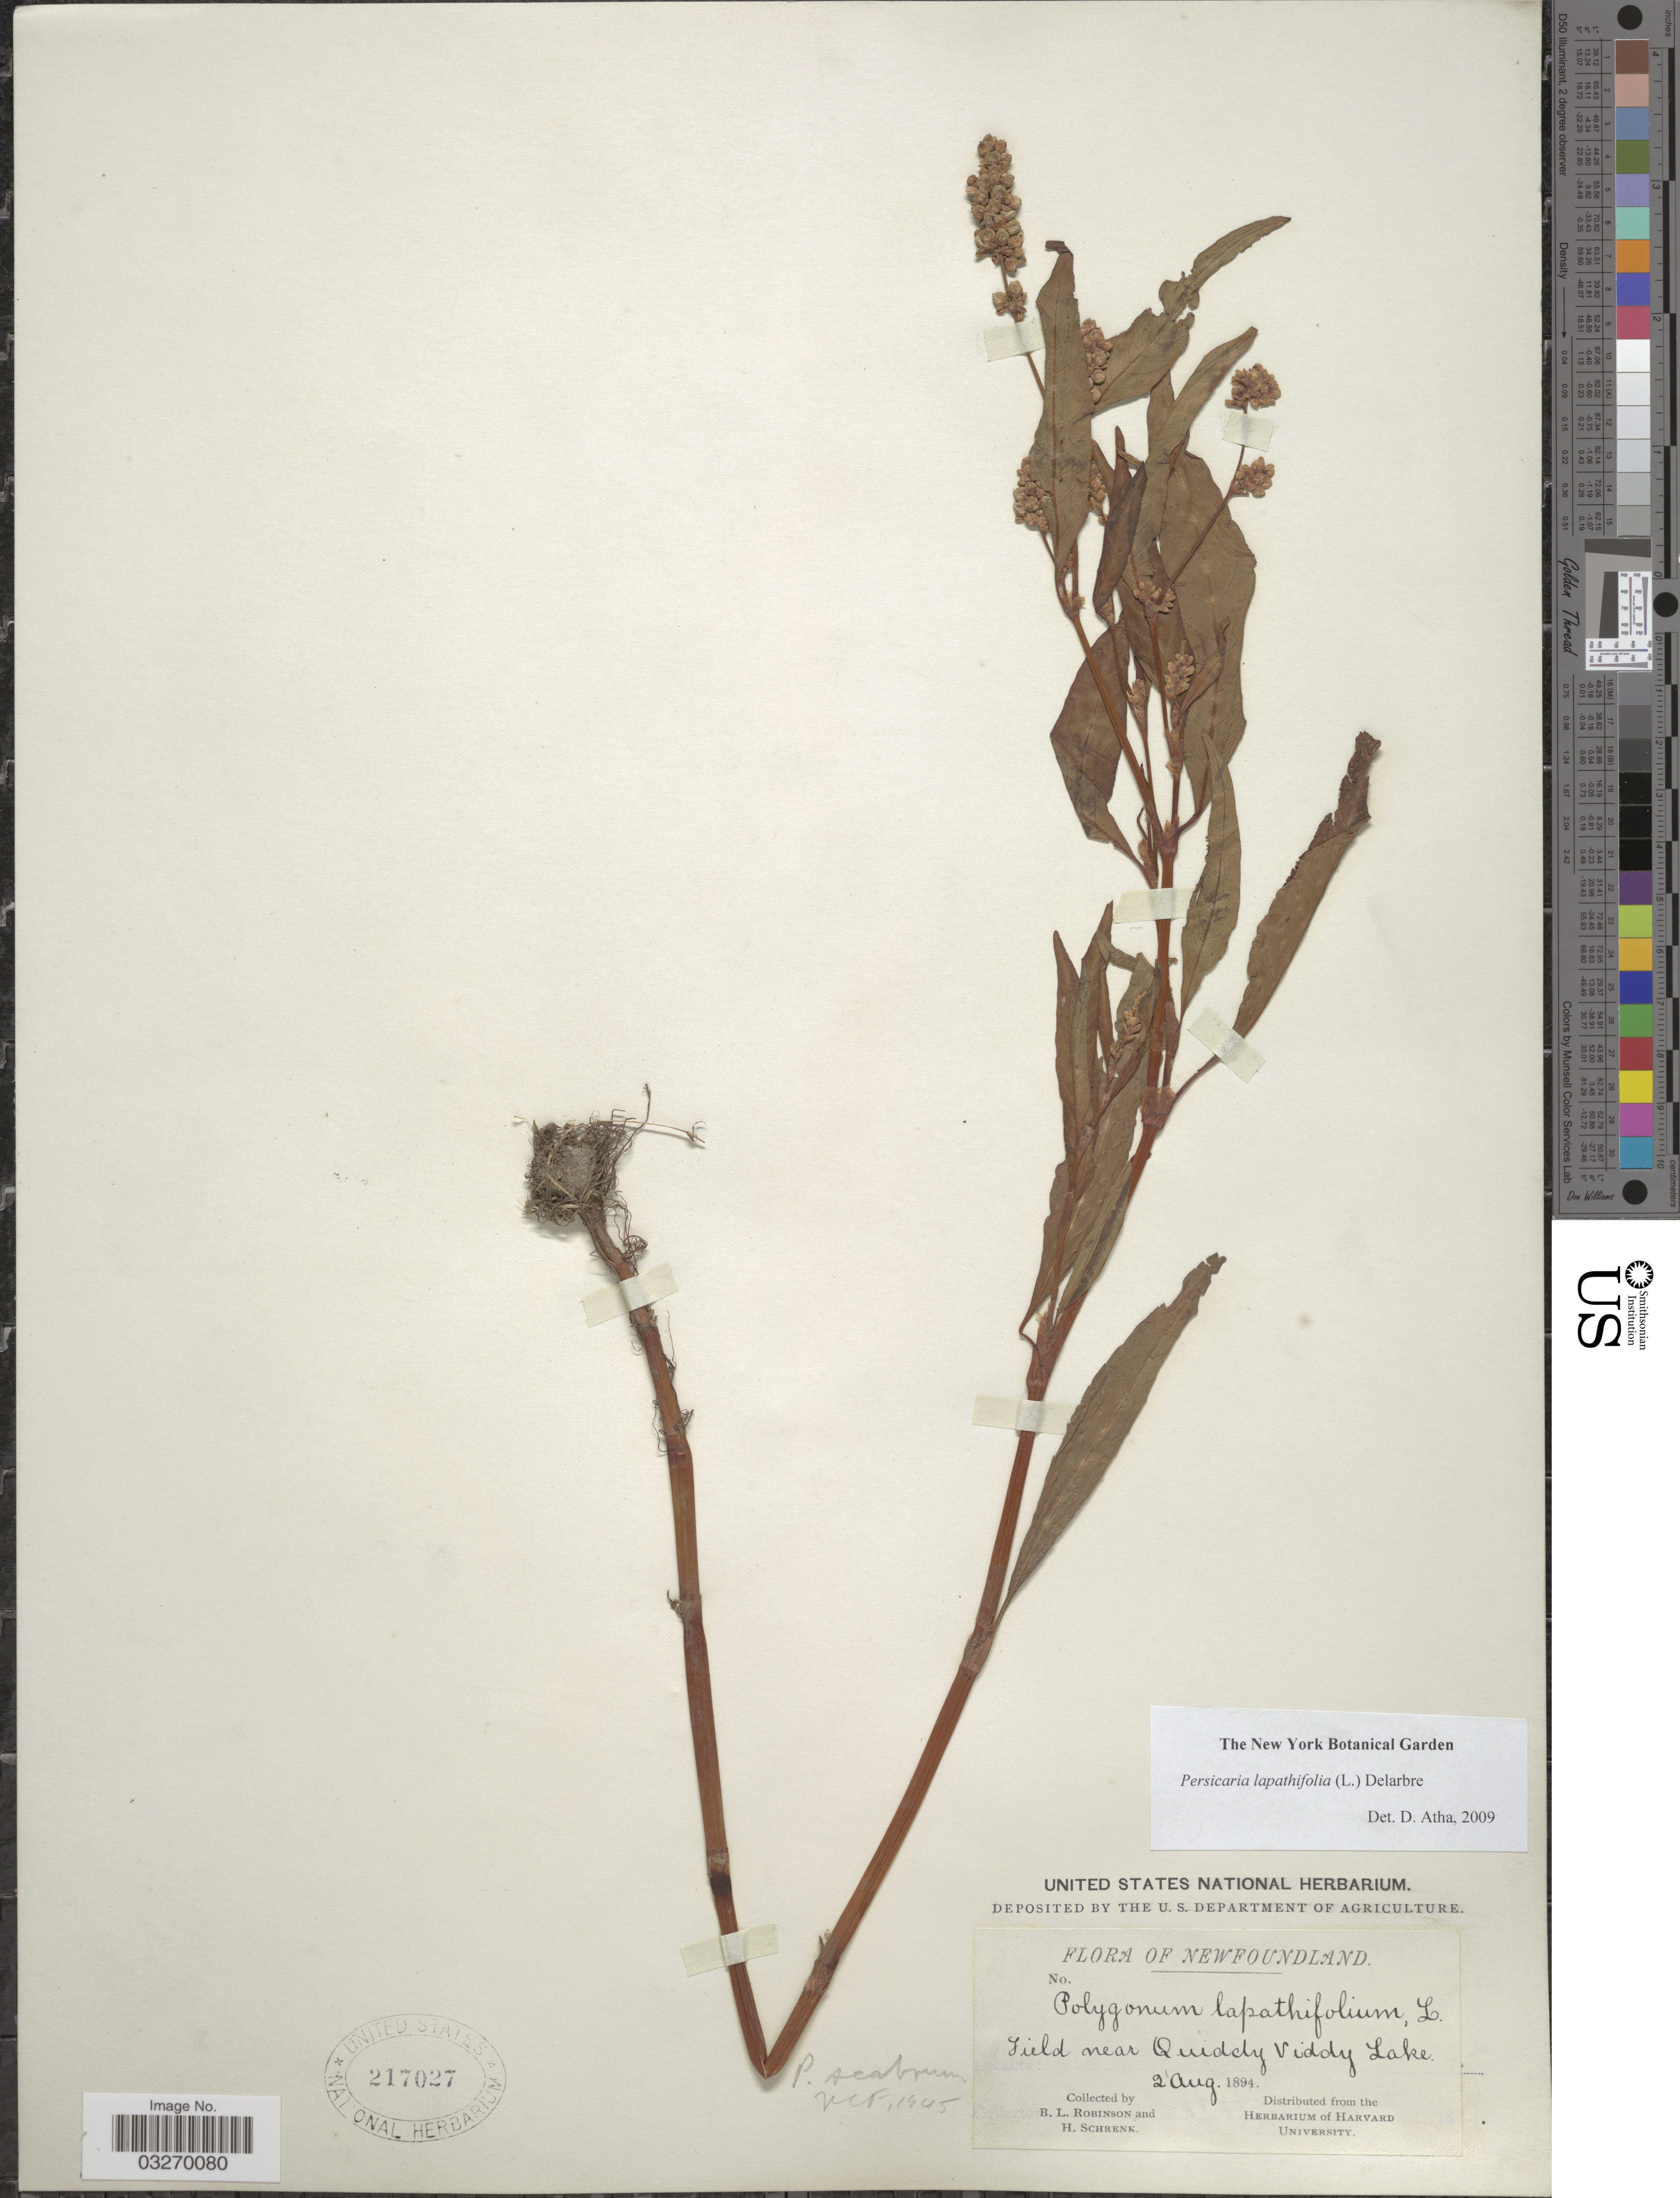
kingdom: Plantae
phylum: Tracheophyta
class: Magnoliopsida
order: Caryophyllales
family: Polygonaceae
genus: Persicaria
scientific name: Persicaria lapathifolia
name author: (L.) Delarbre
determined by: Atha, D. E.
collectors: B. L. Robinson & H. Schrenk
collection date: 1894-08-02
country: Canada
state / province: Newfoundland and Labrador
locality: Field near Quiddy Viddy Lake.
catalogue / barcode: US 217027